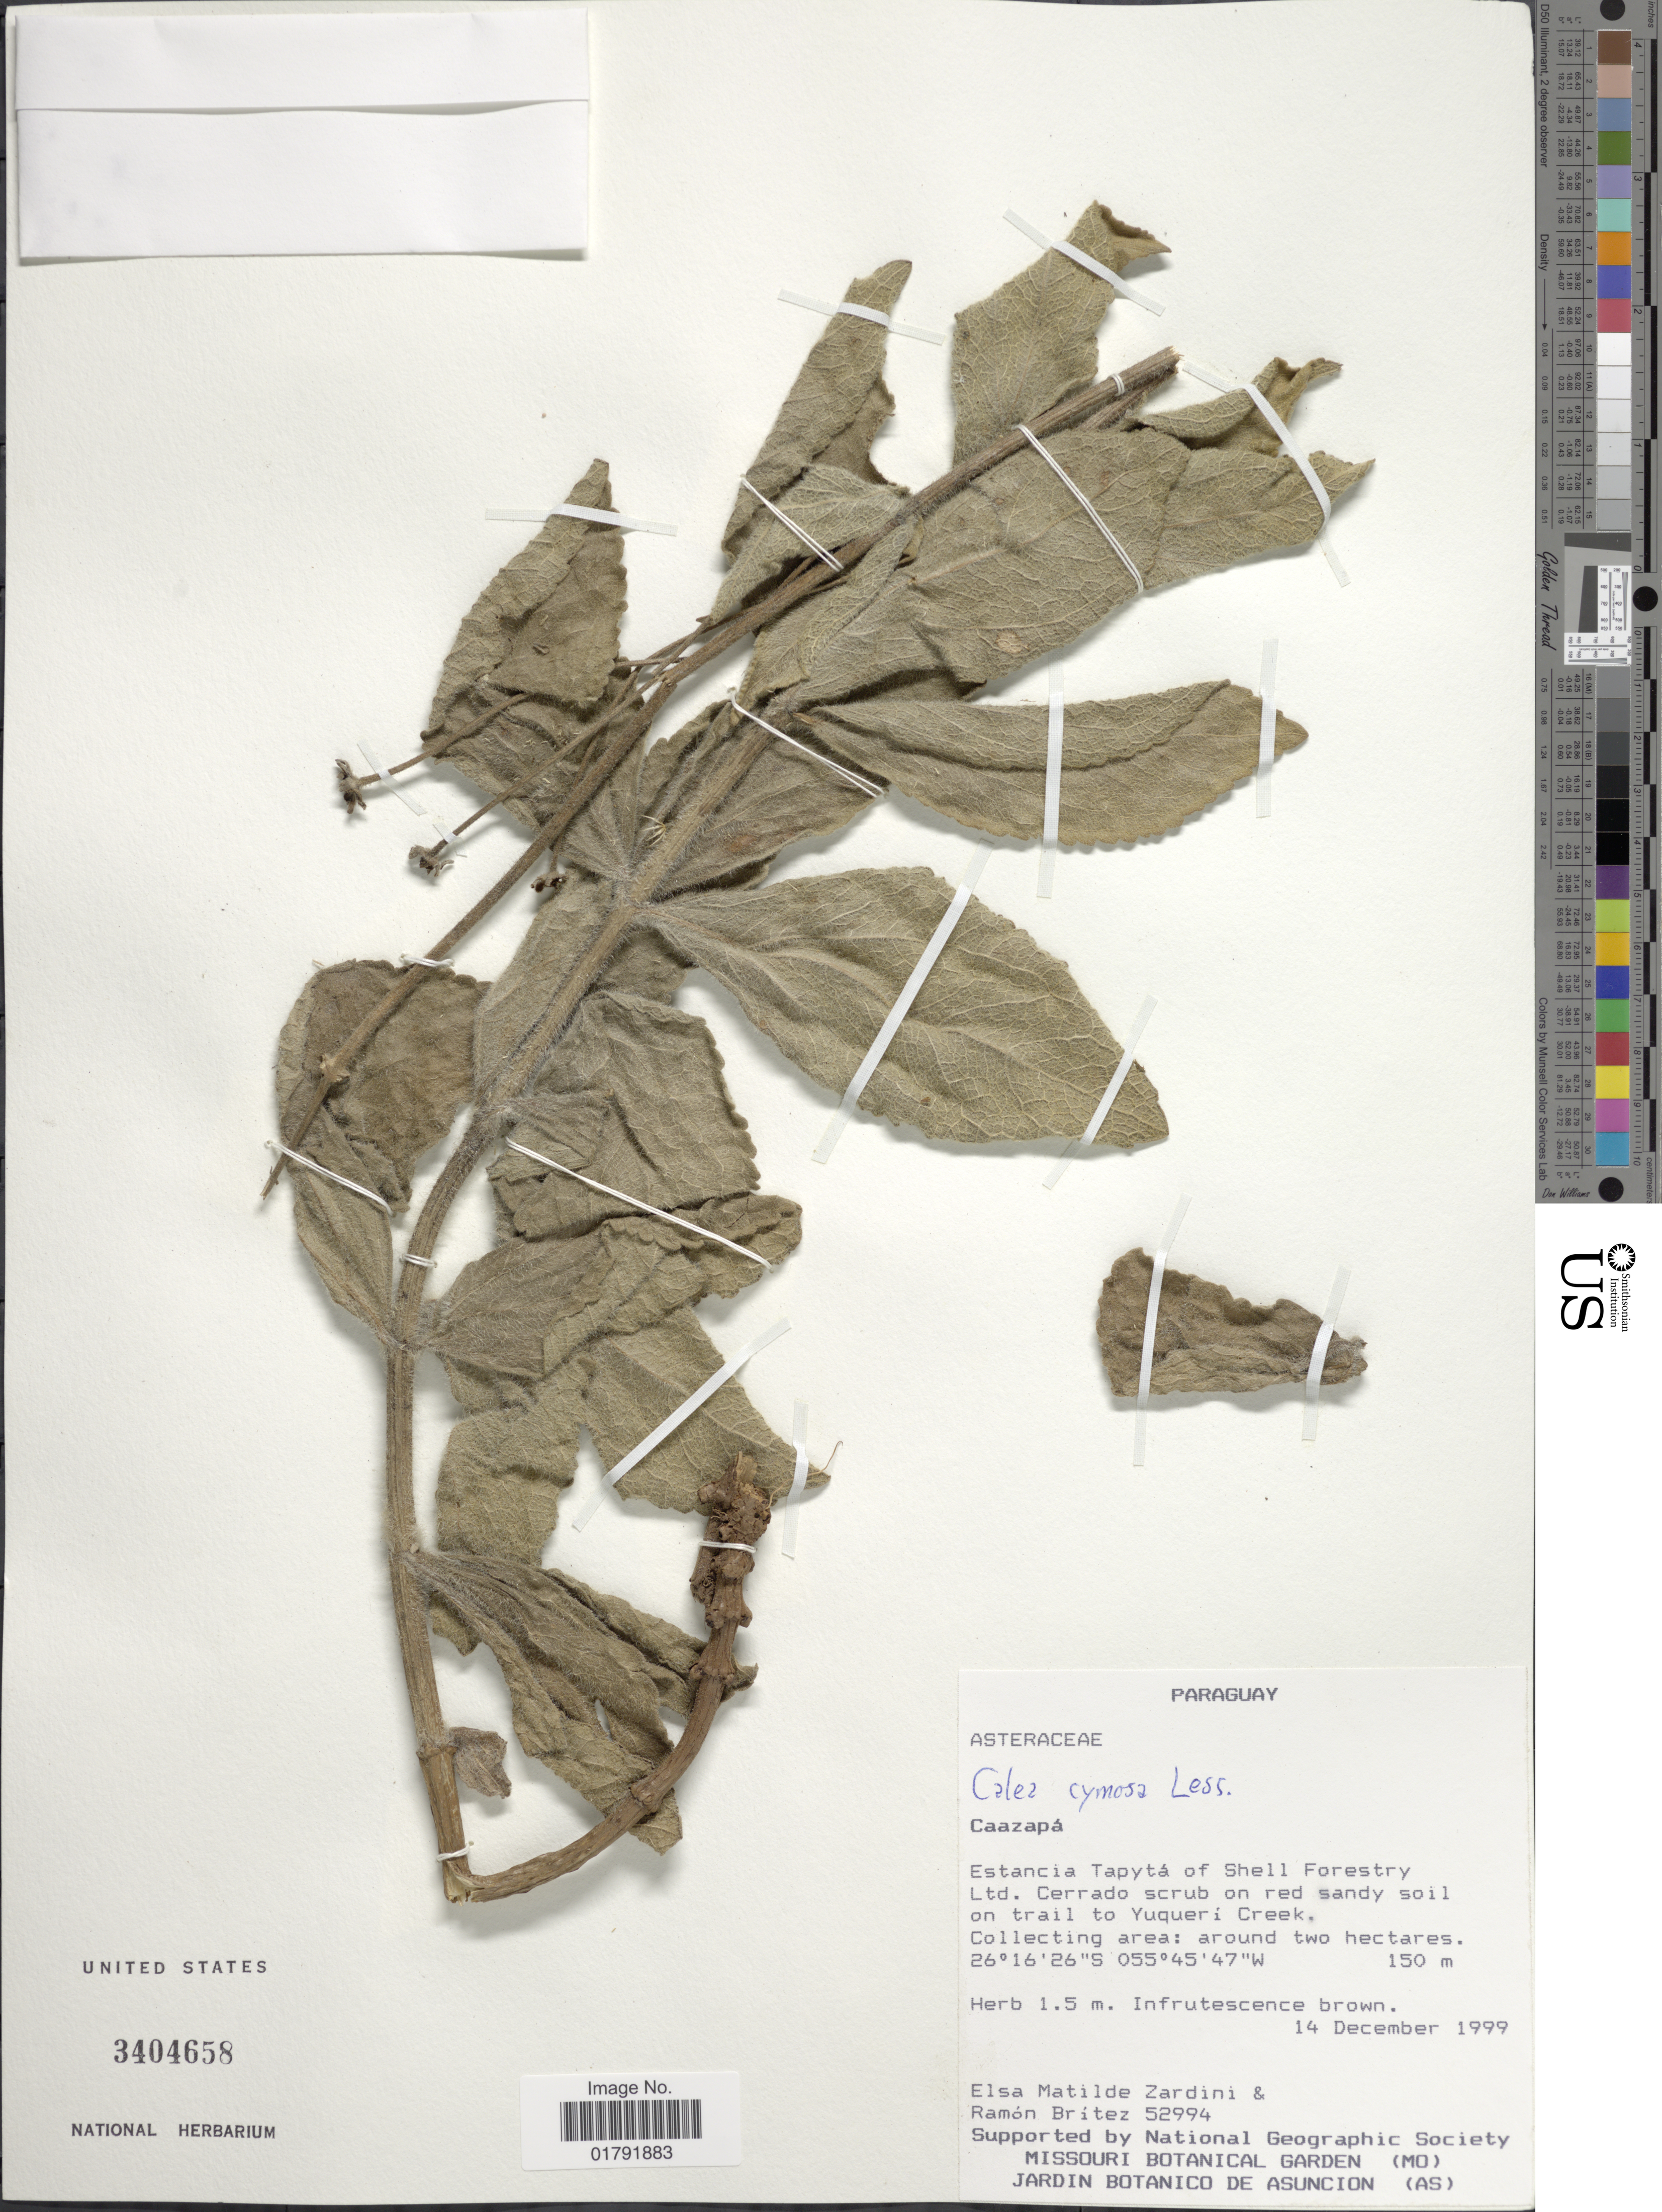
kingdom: Plantae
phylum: Tracheophyta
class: Magnoliopsida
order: Asterales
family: Asteraceae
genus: Calea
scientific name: Calea hassleriana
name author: Chodat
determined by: Bueno, Vinicius Resende, (ICN), Universidade Federal do Rio Grande do Sul (BRAZIL)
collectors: E. M. Zardini & R. Brítez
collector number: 52994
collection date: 1999-12-14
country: Paraguay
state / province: Caazapa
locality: Estancia Tapyta of Shell Forestry Ltd., cerrado scrub on red sandy soil on trail to Yuqueri Creek, collecting area: around two hectares.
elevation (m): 150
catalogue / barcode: US 3404658